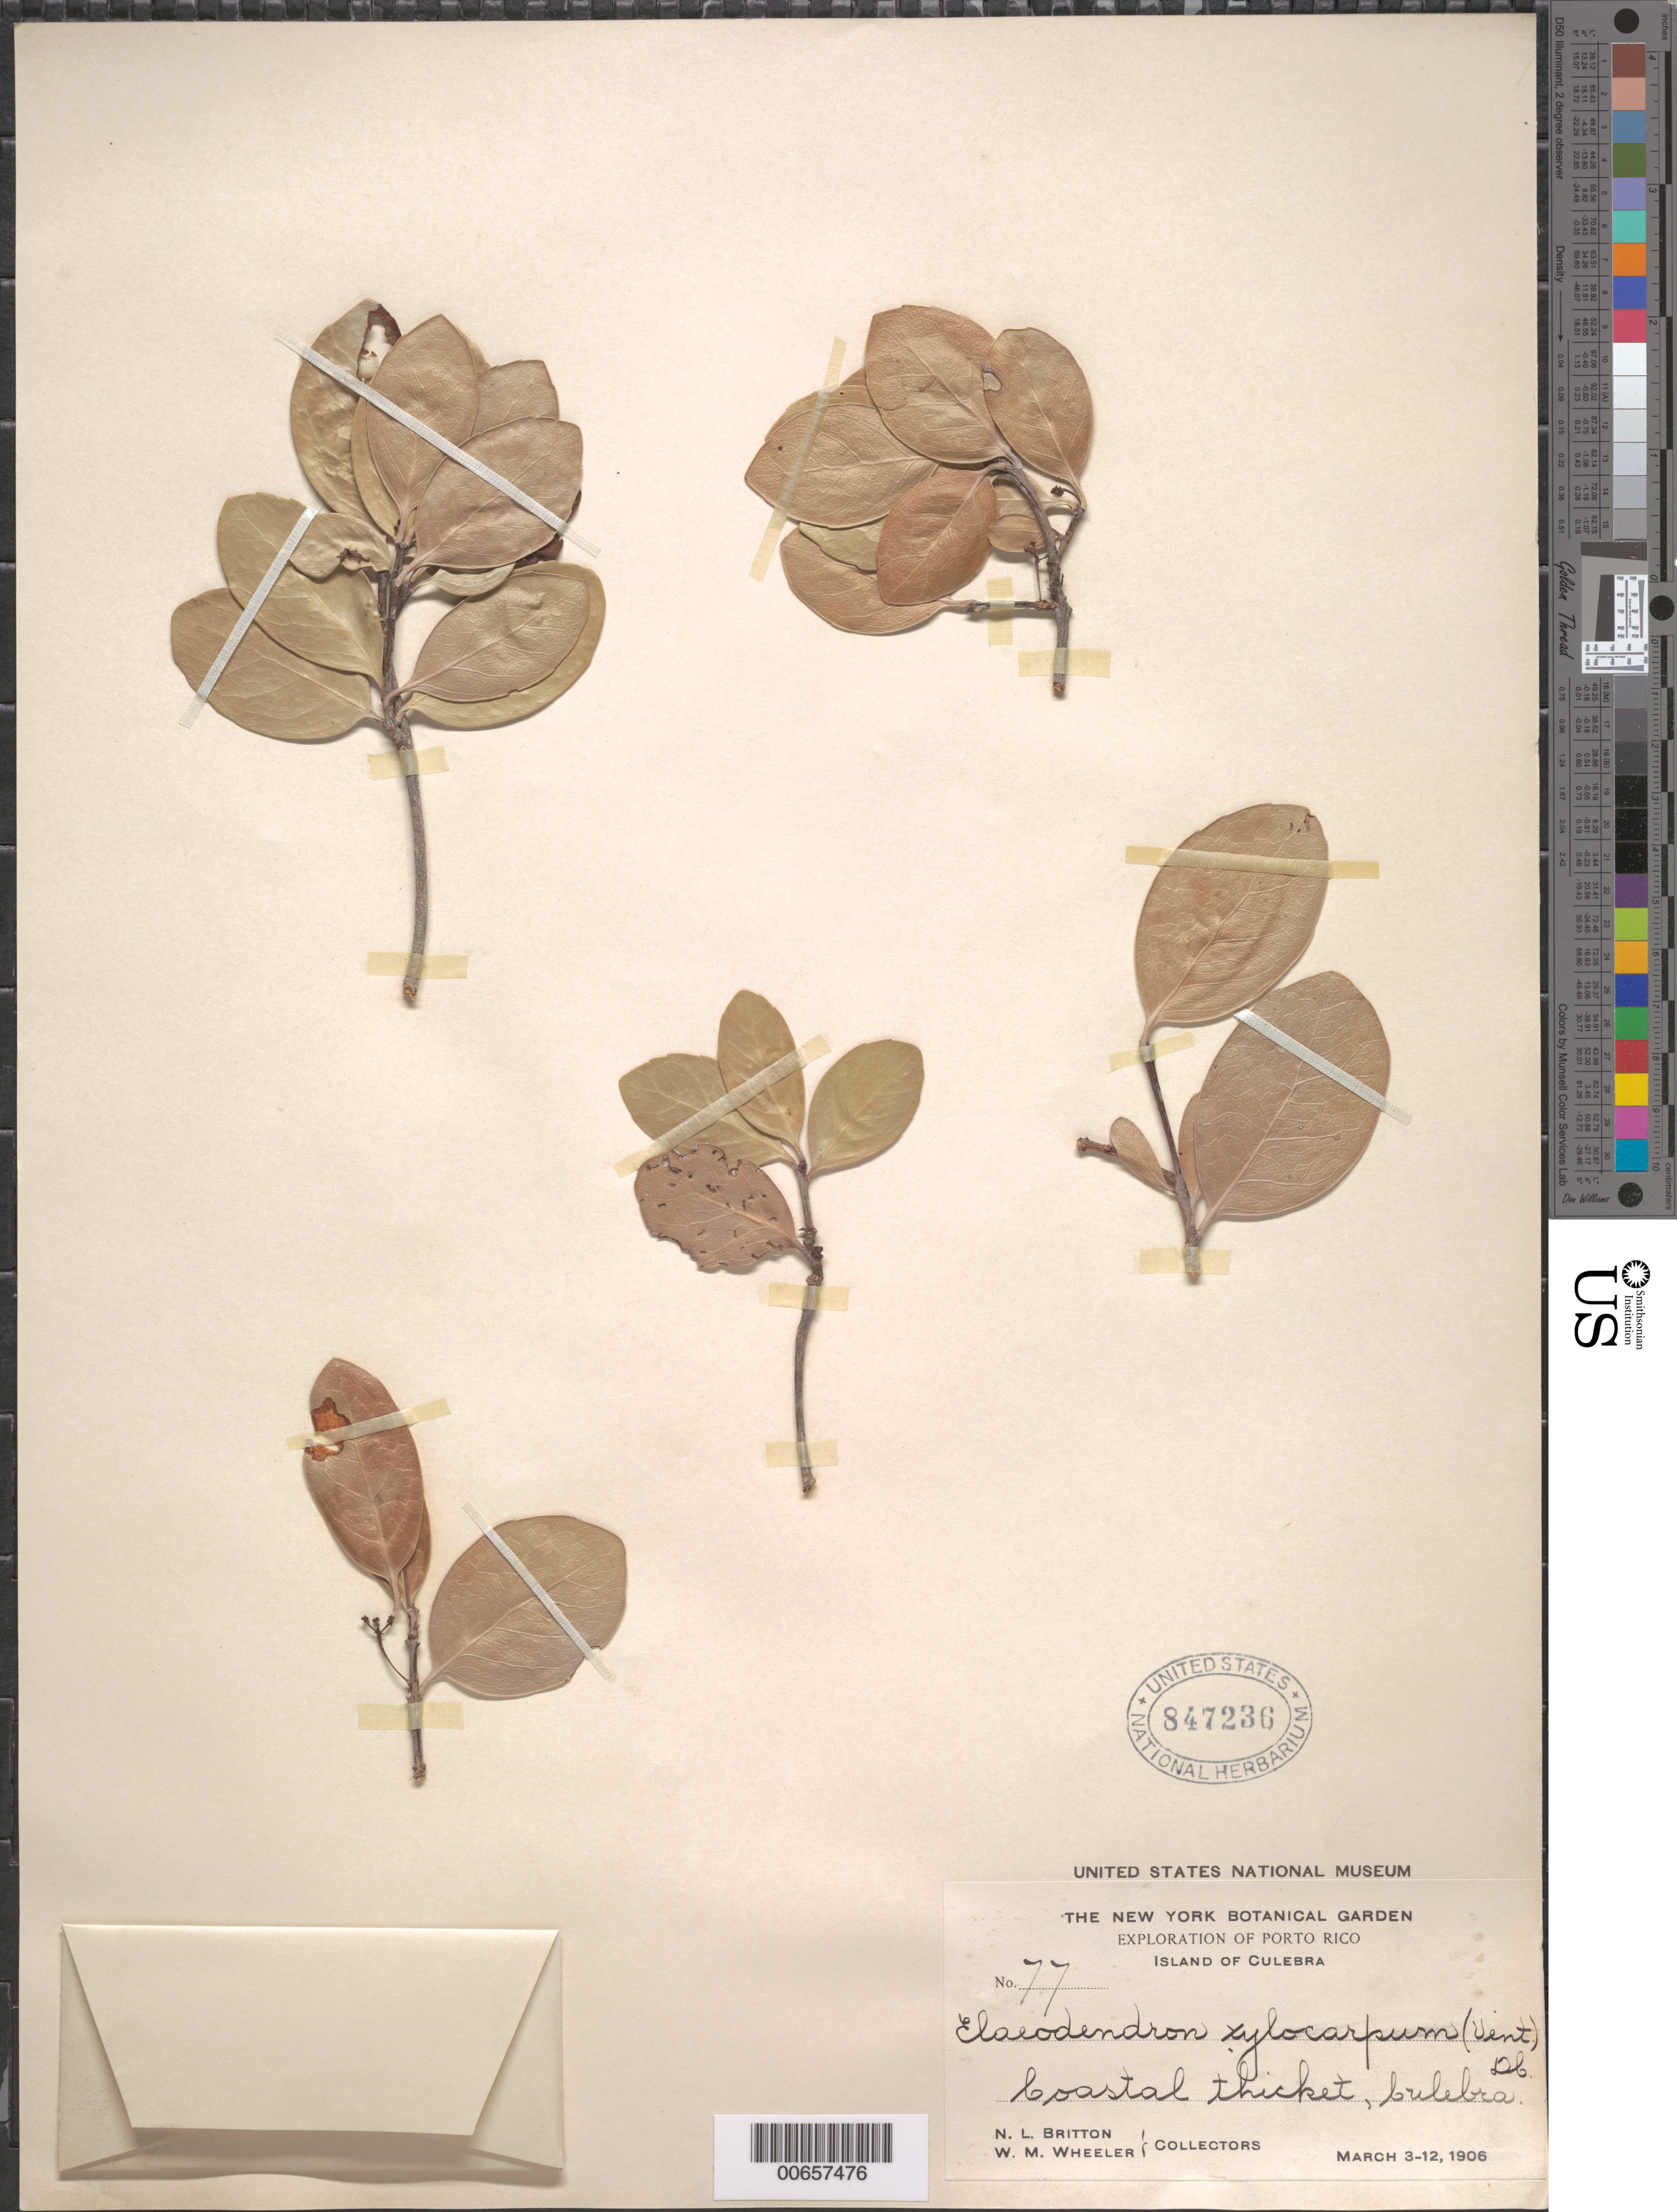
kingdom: Plantae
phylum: Tracheophyta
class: Magnoliopsida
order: Celastrales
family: Celastraceae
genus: Elaeodendron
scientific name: Elaeodendron xylocarpum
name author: (Vent.) DC.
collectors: N. Britton & W. Wheeler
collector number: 77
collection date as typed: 03 Mar 1906 to 12 Mar 1906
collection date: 1906-03-03/1906-03-12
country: Puerto Rico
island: Culebra I.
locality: Culebra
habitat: Coastal thicket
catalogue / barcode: US 847236